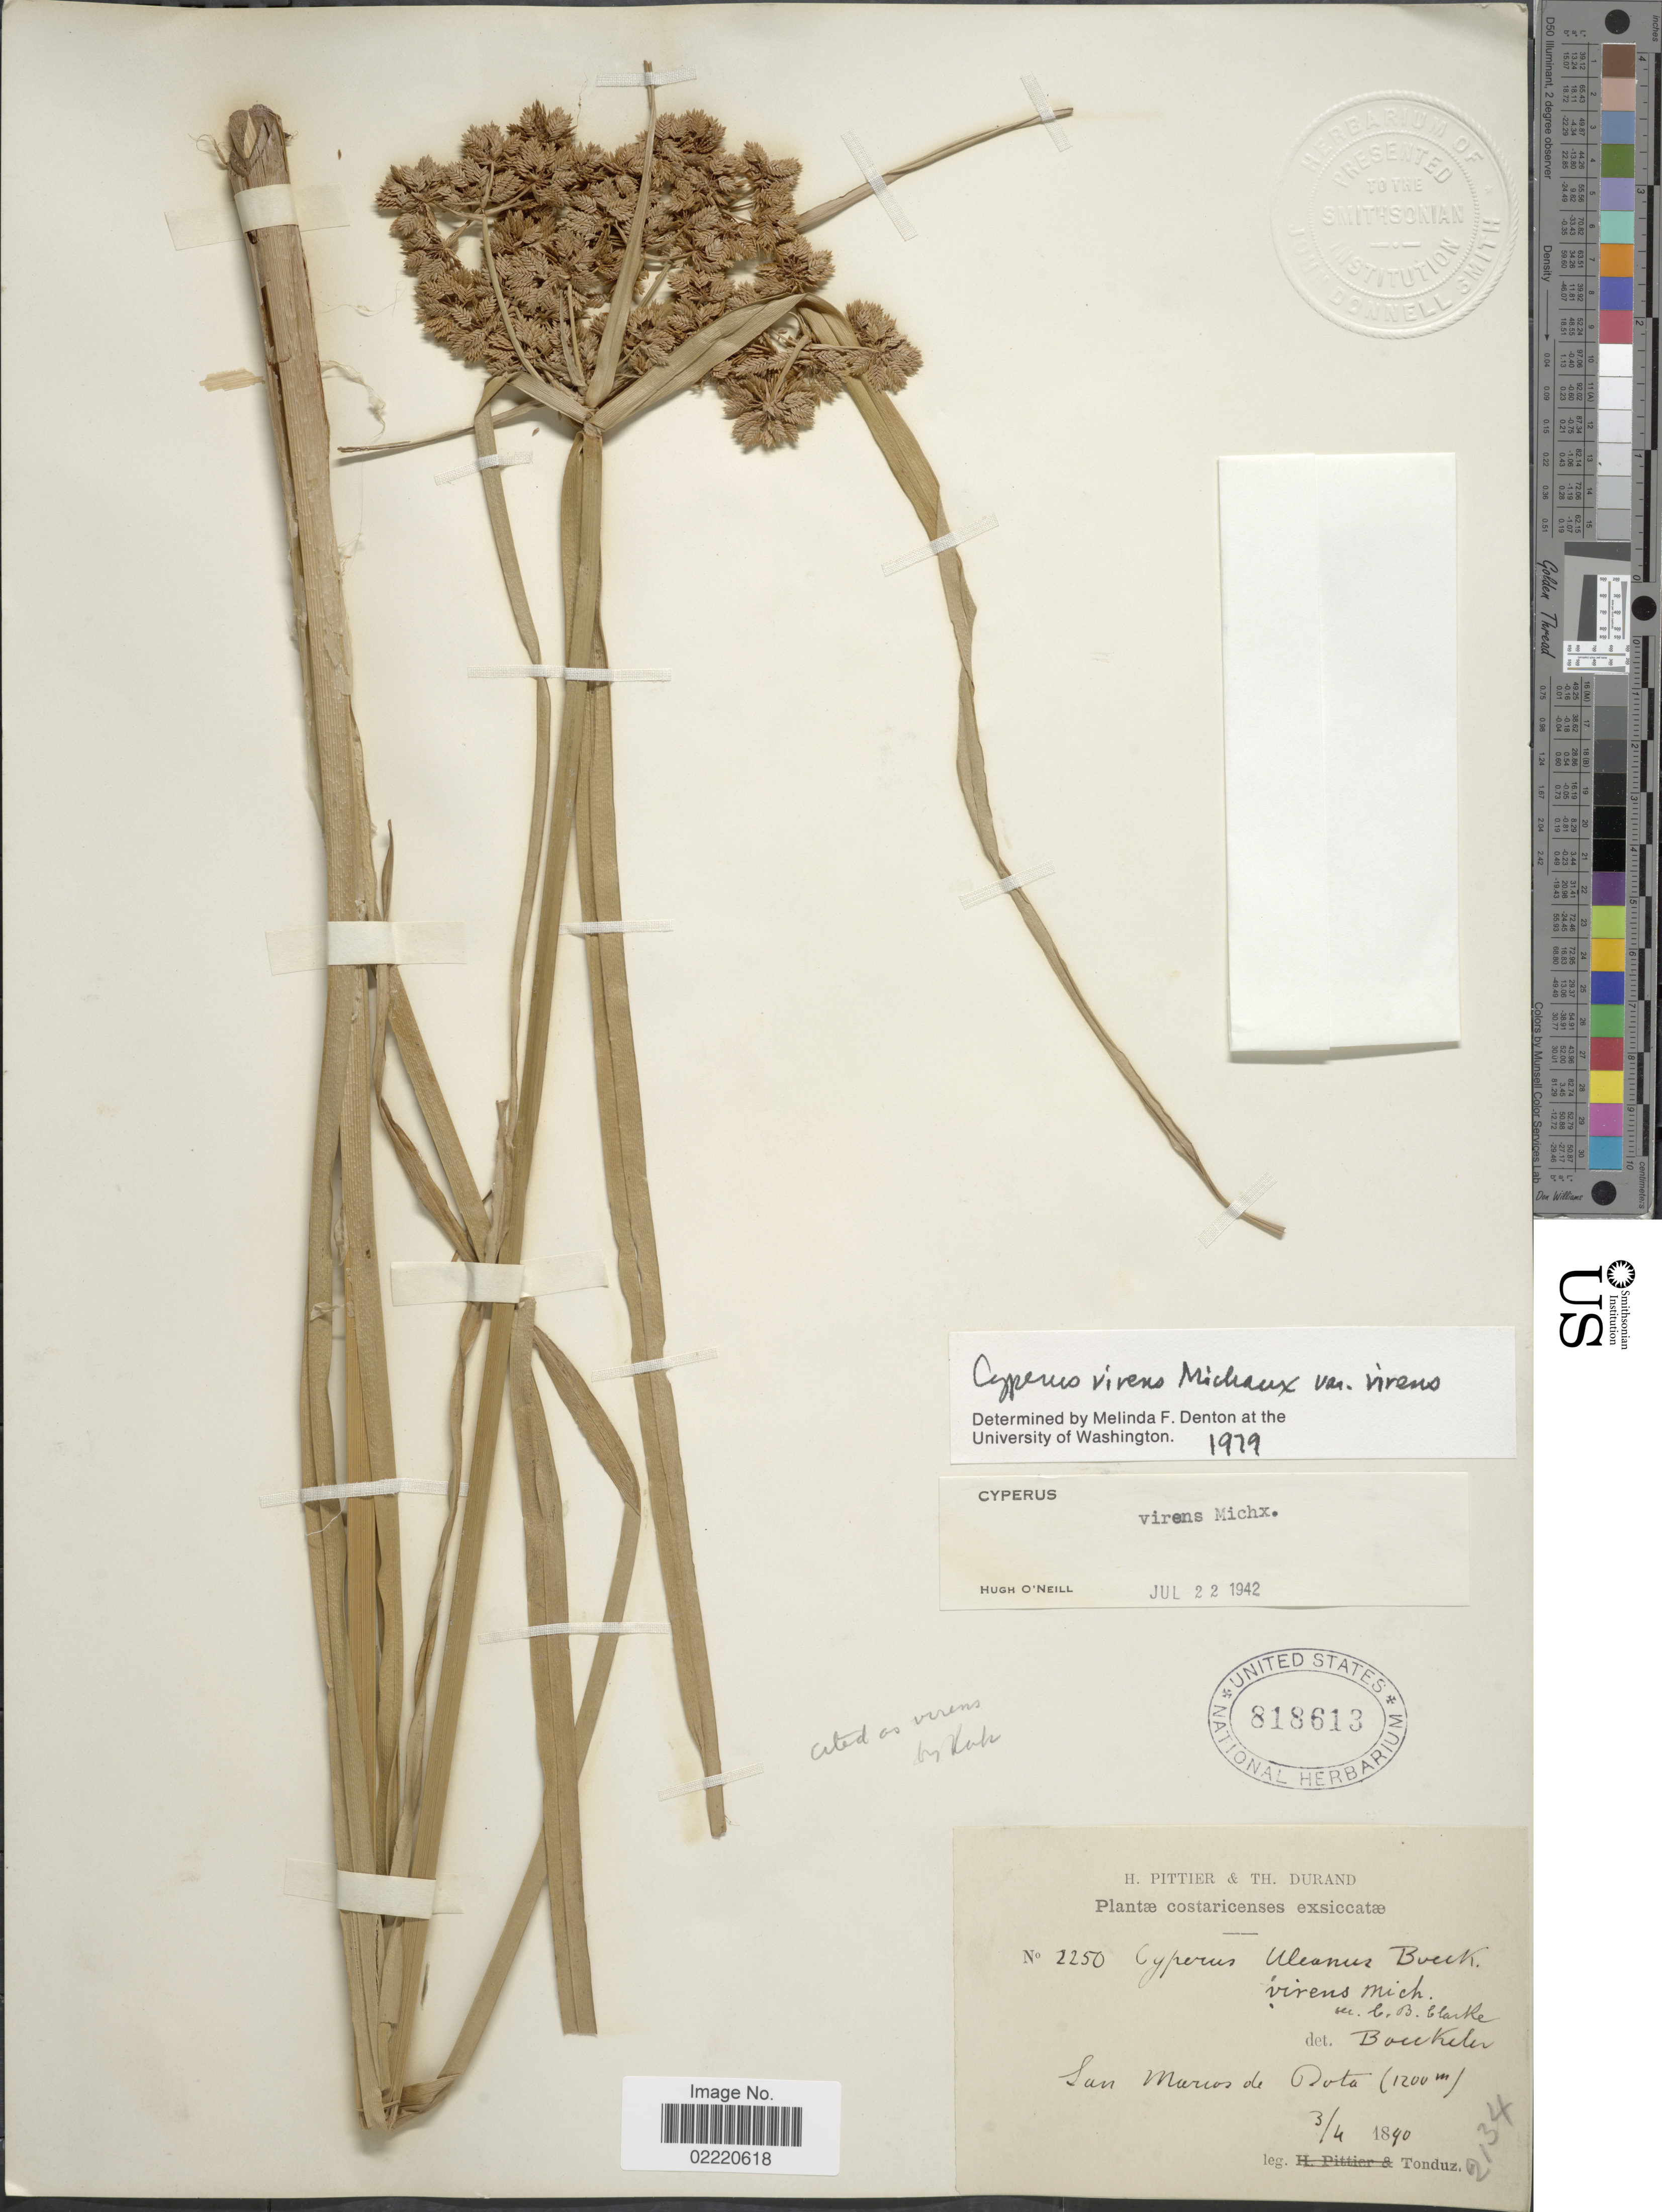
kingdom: Plantae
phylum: Tracheophyta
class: Liliopsida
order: Poales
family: Cyperaceae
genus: Cyperus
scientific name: Cyperus virens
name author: Michx.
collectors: A. Tonduz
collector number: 2250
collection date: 1890-04-03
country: Costa Rica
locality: San Marcos de Dota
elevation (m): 1200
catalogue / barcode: US 818613